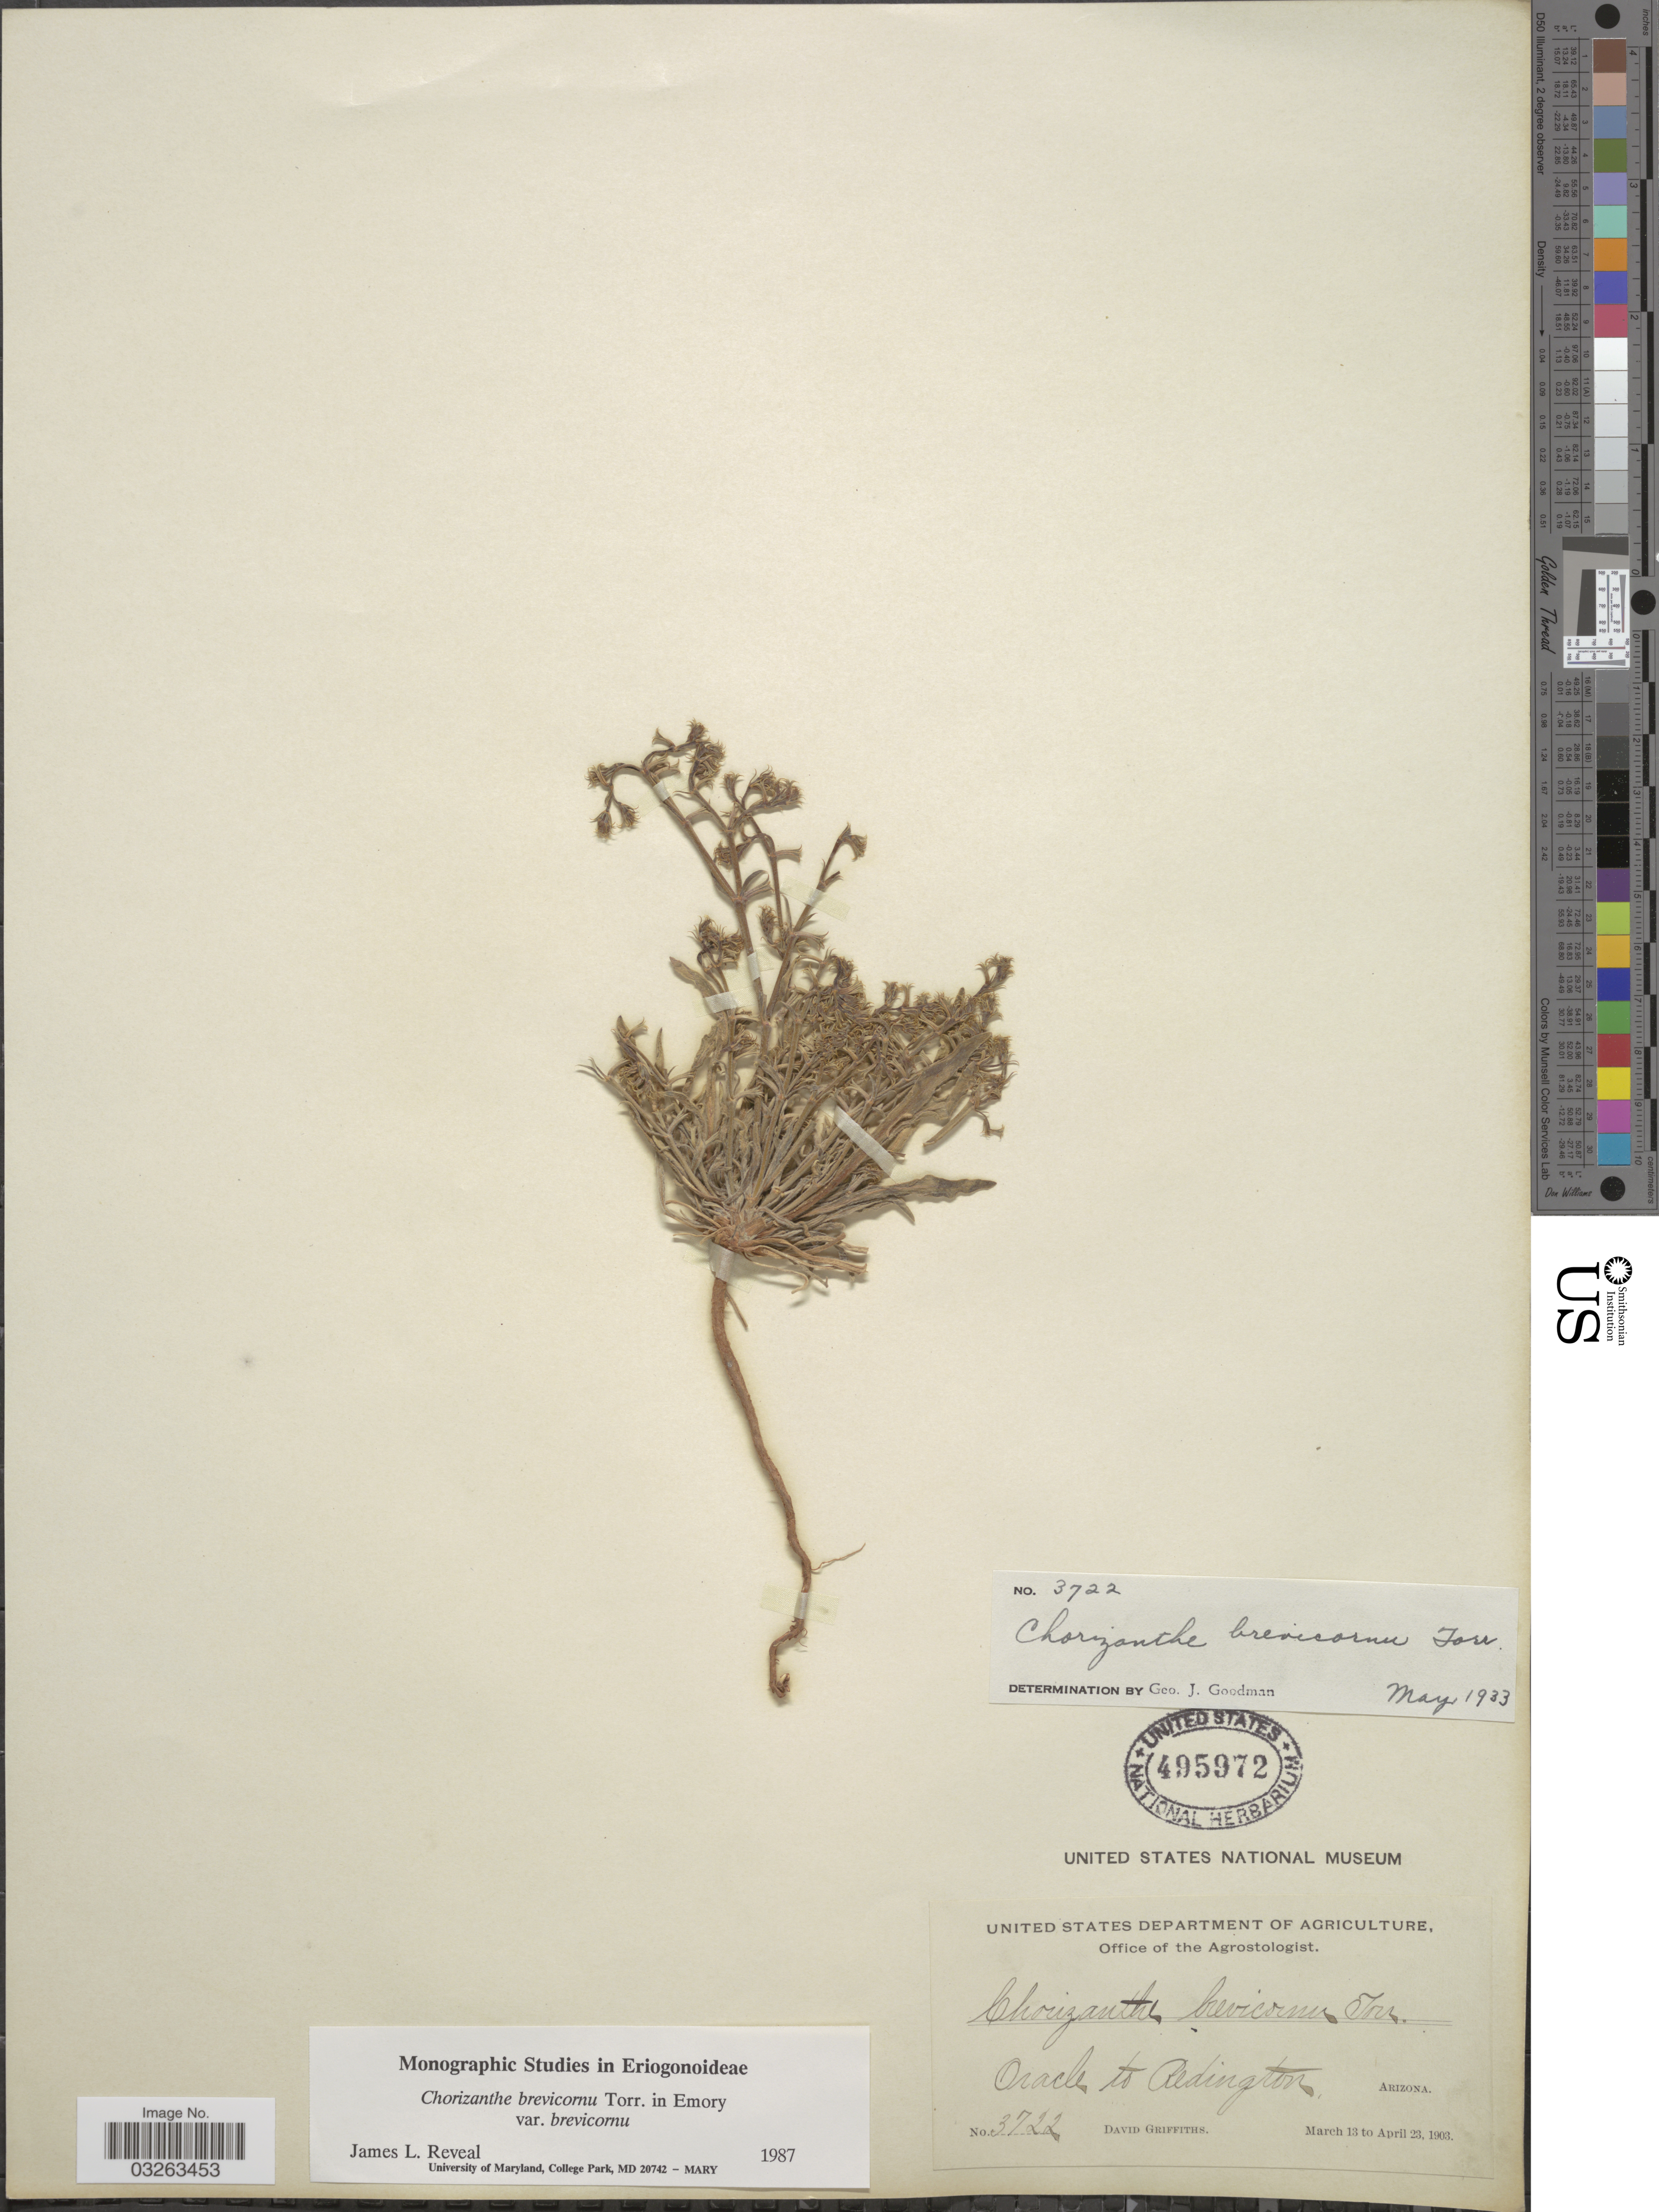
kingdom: Plantae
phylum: Tracheophyta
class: Magnoliopsida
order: Caryophyllales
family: Polygonaceae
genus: Chorizanthe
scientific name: Chorizanthe brevicornu var. brevicornu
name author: Torr.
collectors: D. Griffiths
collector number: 3722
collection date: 1903-03-13/1903-04-23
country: United States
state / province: Arizona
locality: Oracle to Redington.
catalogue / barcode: US 495972